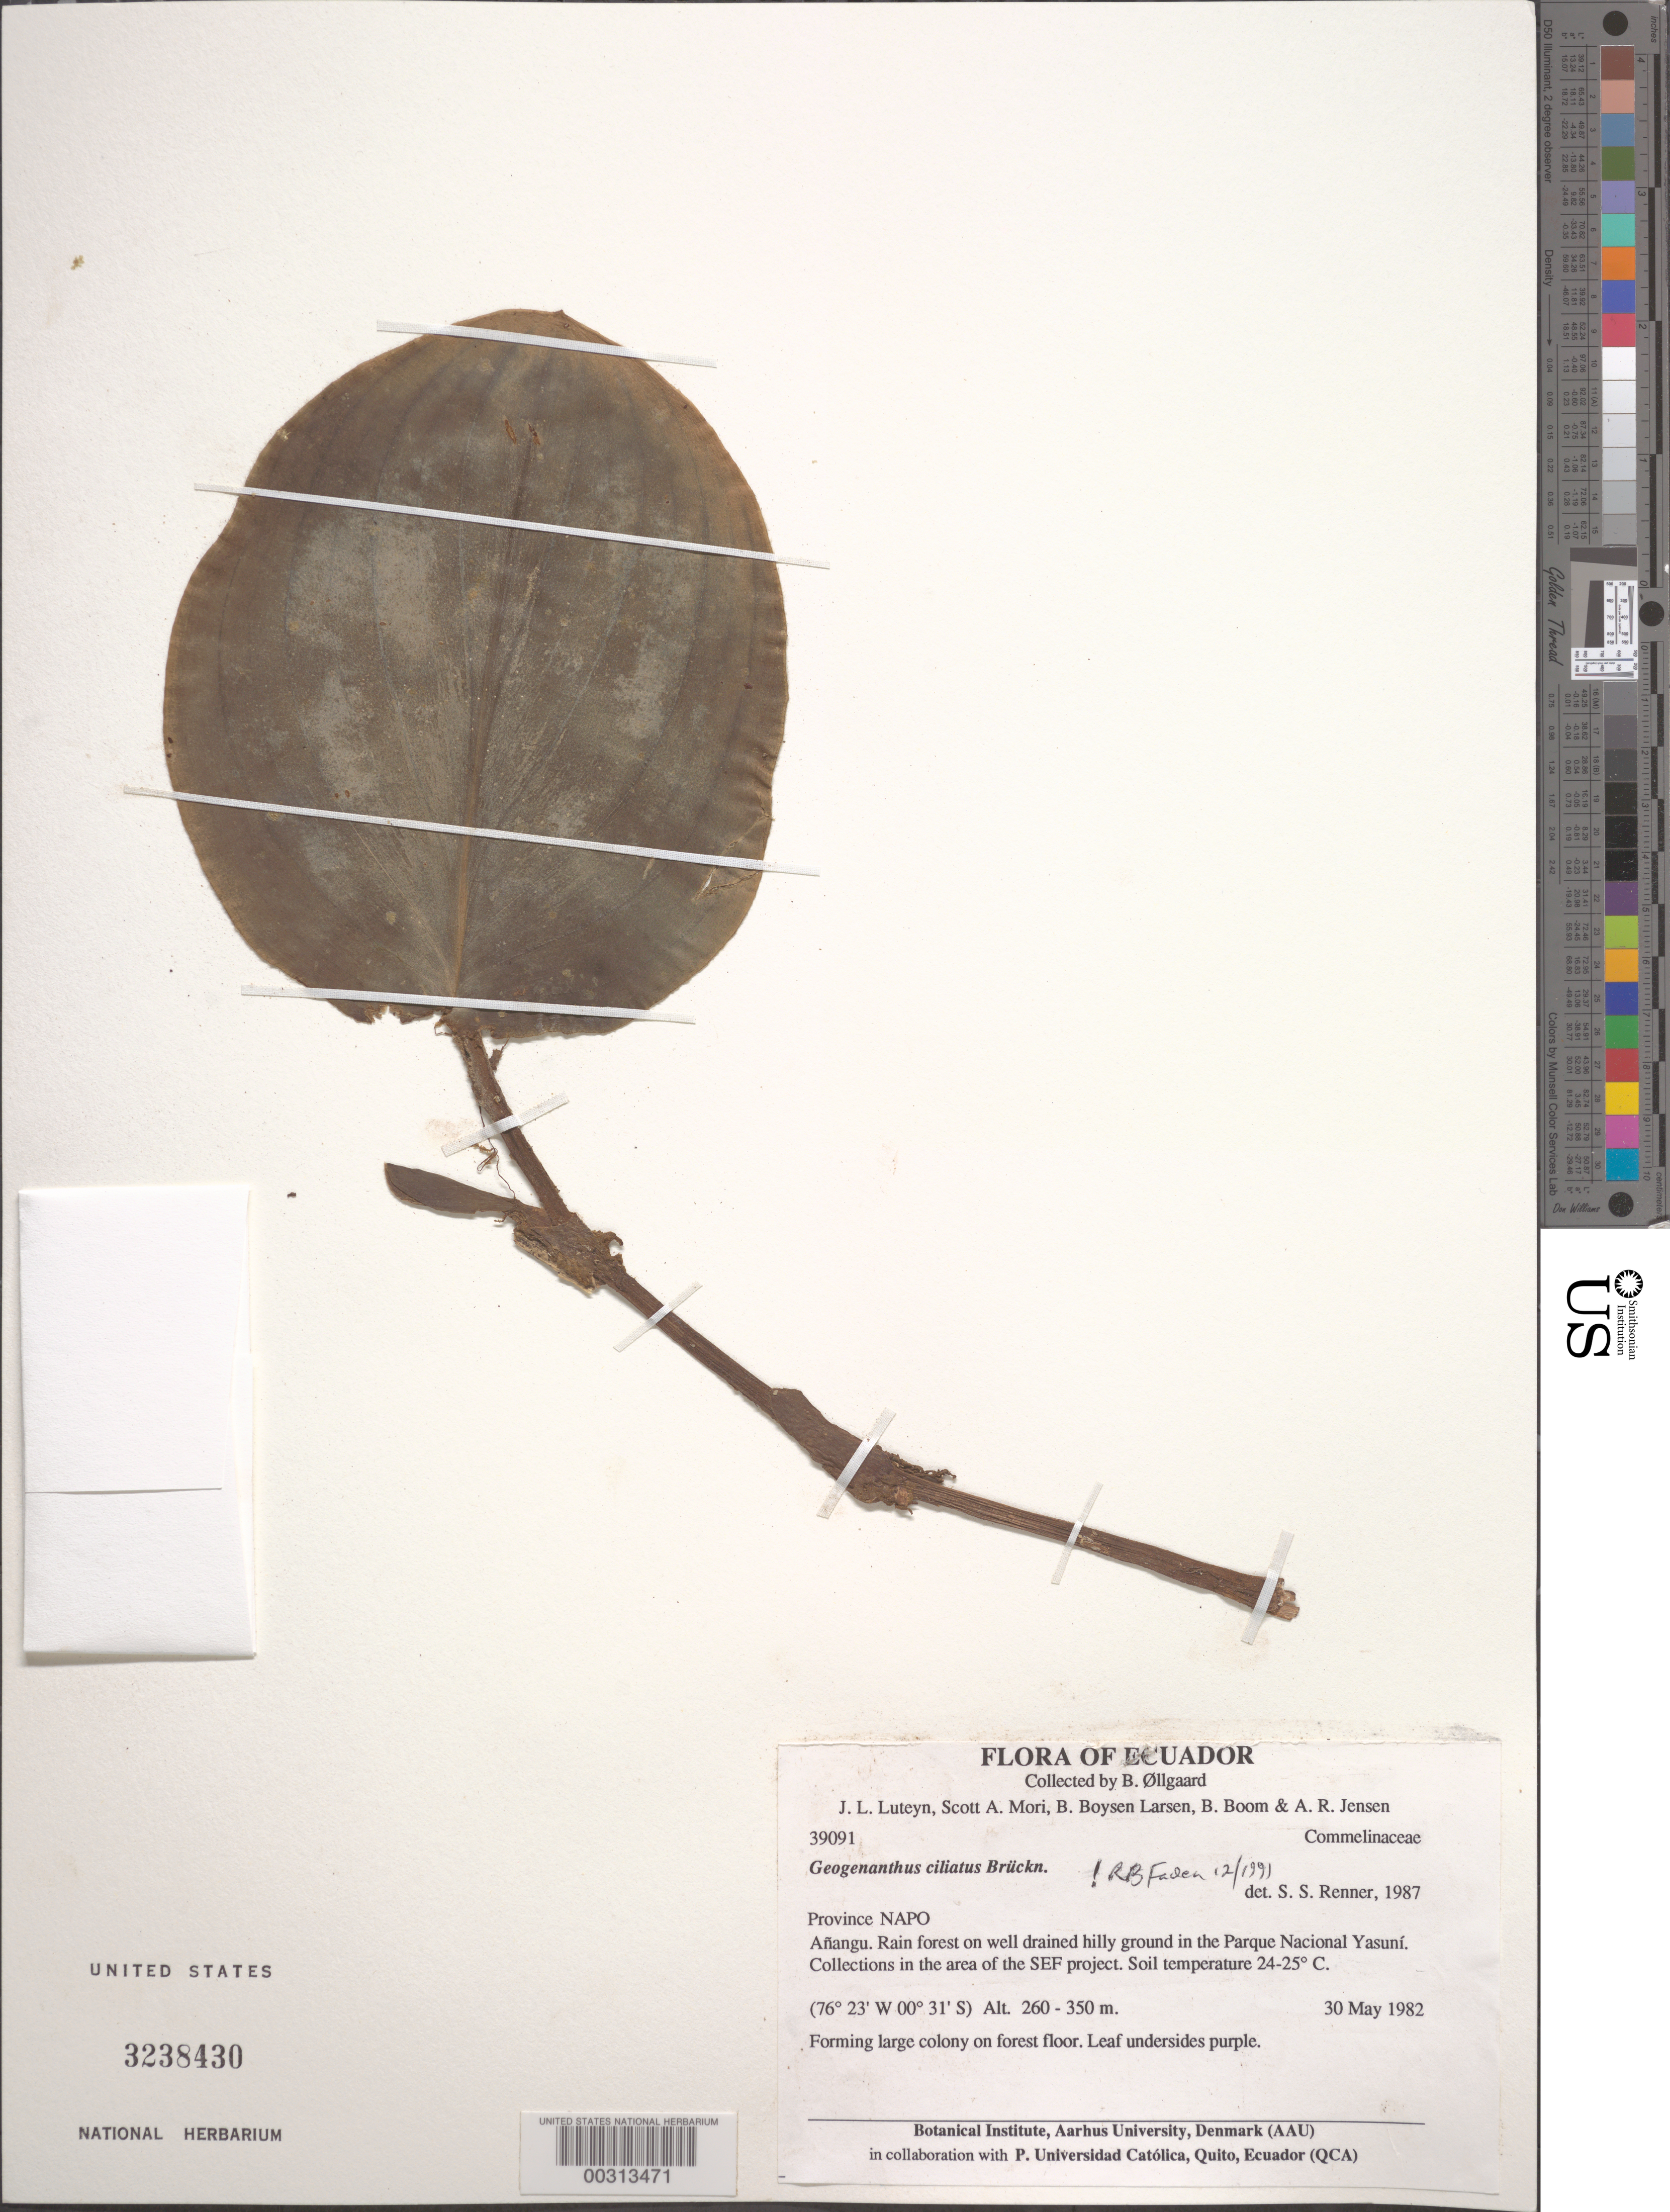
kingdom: Plantae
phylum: Tracheophyta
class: Liliopsida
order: Commelinales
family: Commelinaceae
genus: Geogenanthus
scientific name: Geogenanthus ciliatus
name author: G. Brückn.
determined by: Faden, Robert B., (US), Smithsonian Institution - National Museum of Natural History (UNITED STATES)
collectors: B. Øllgaard, J. L. Luteyn, S. Mori, B. Larsen & B. M. Boom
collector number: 39091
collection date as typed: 30 May 1982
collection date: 1982-05-30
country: Ecuador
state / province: Napo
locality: Anangu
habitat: Rain forest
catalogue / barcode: US 3238430